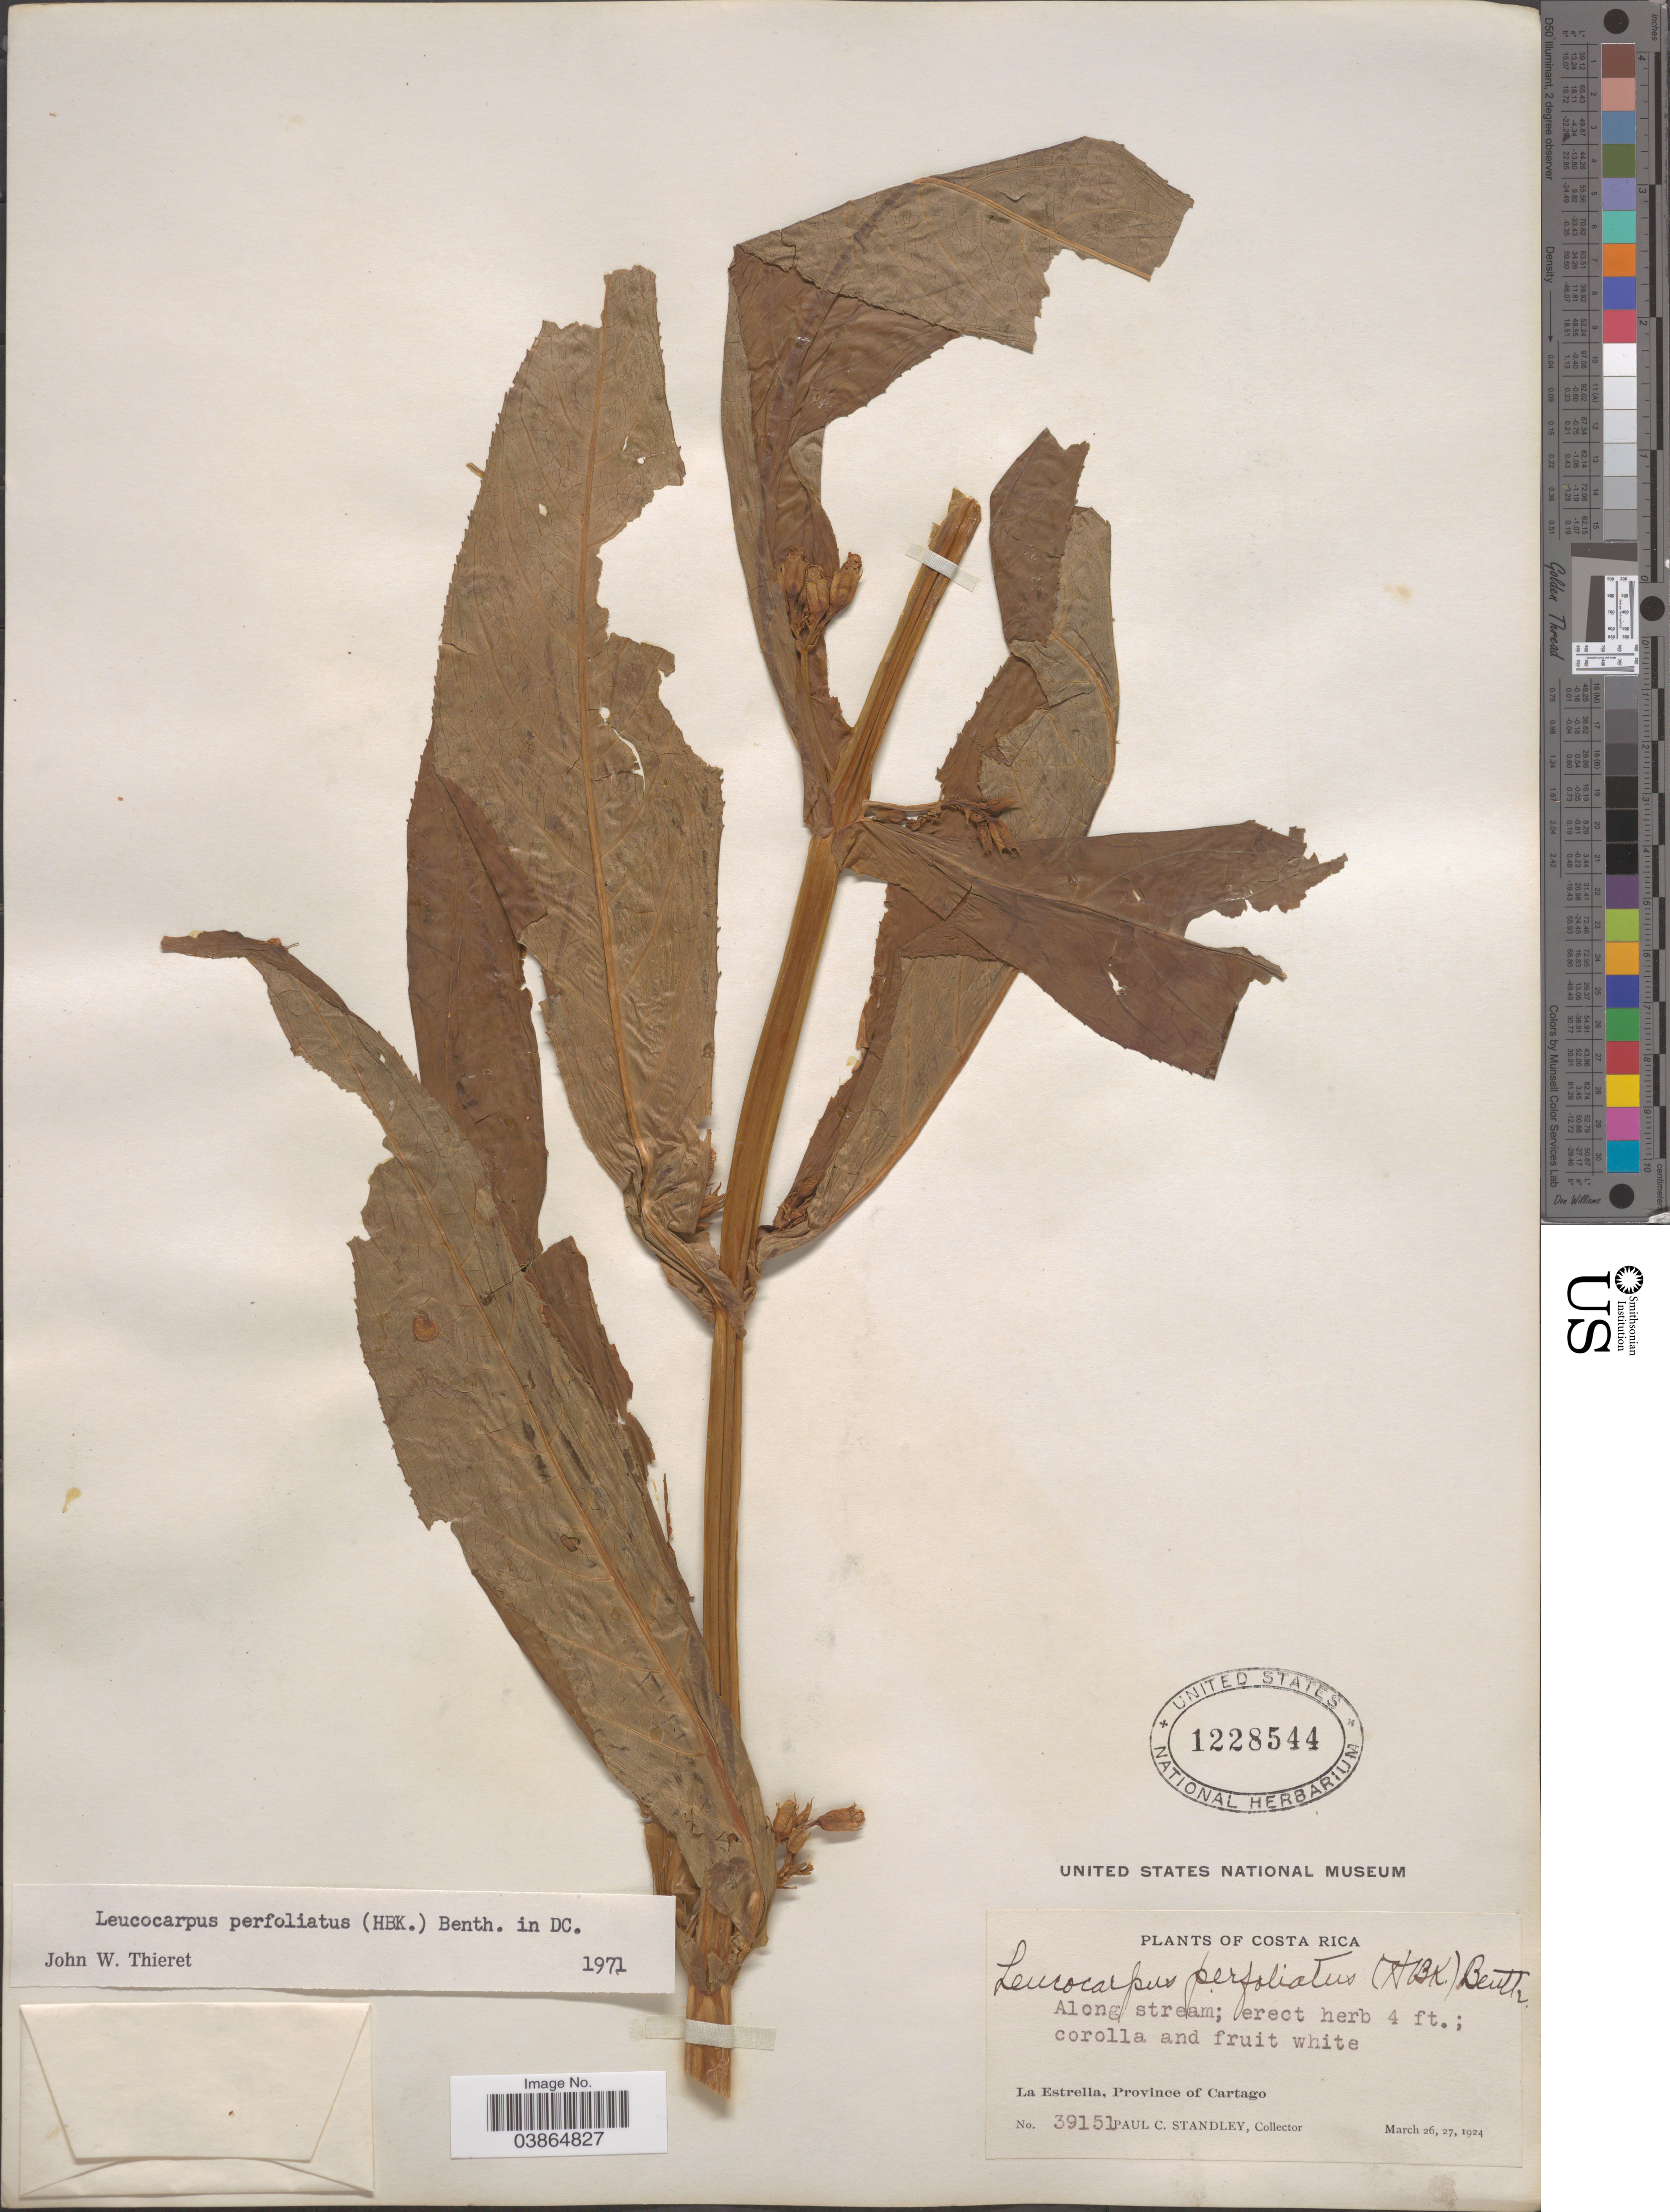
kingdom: Plantae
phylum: Tracheophyta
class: Magnoliopsida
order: Lamiales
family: Phrymaceae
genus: Leucocarpus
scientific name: Leucocarpus alatus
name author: D. Don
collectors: P. C. Standley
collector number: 39151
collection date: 1924-03-26/1924-03-27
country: Costa Rica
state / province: Cartago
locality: La Estrella.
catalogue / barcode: US 1228544